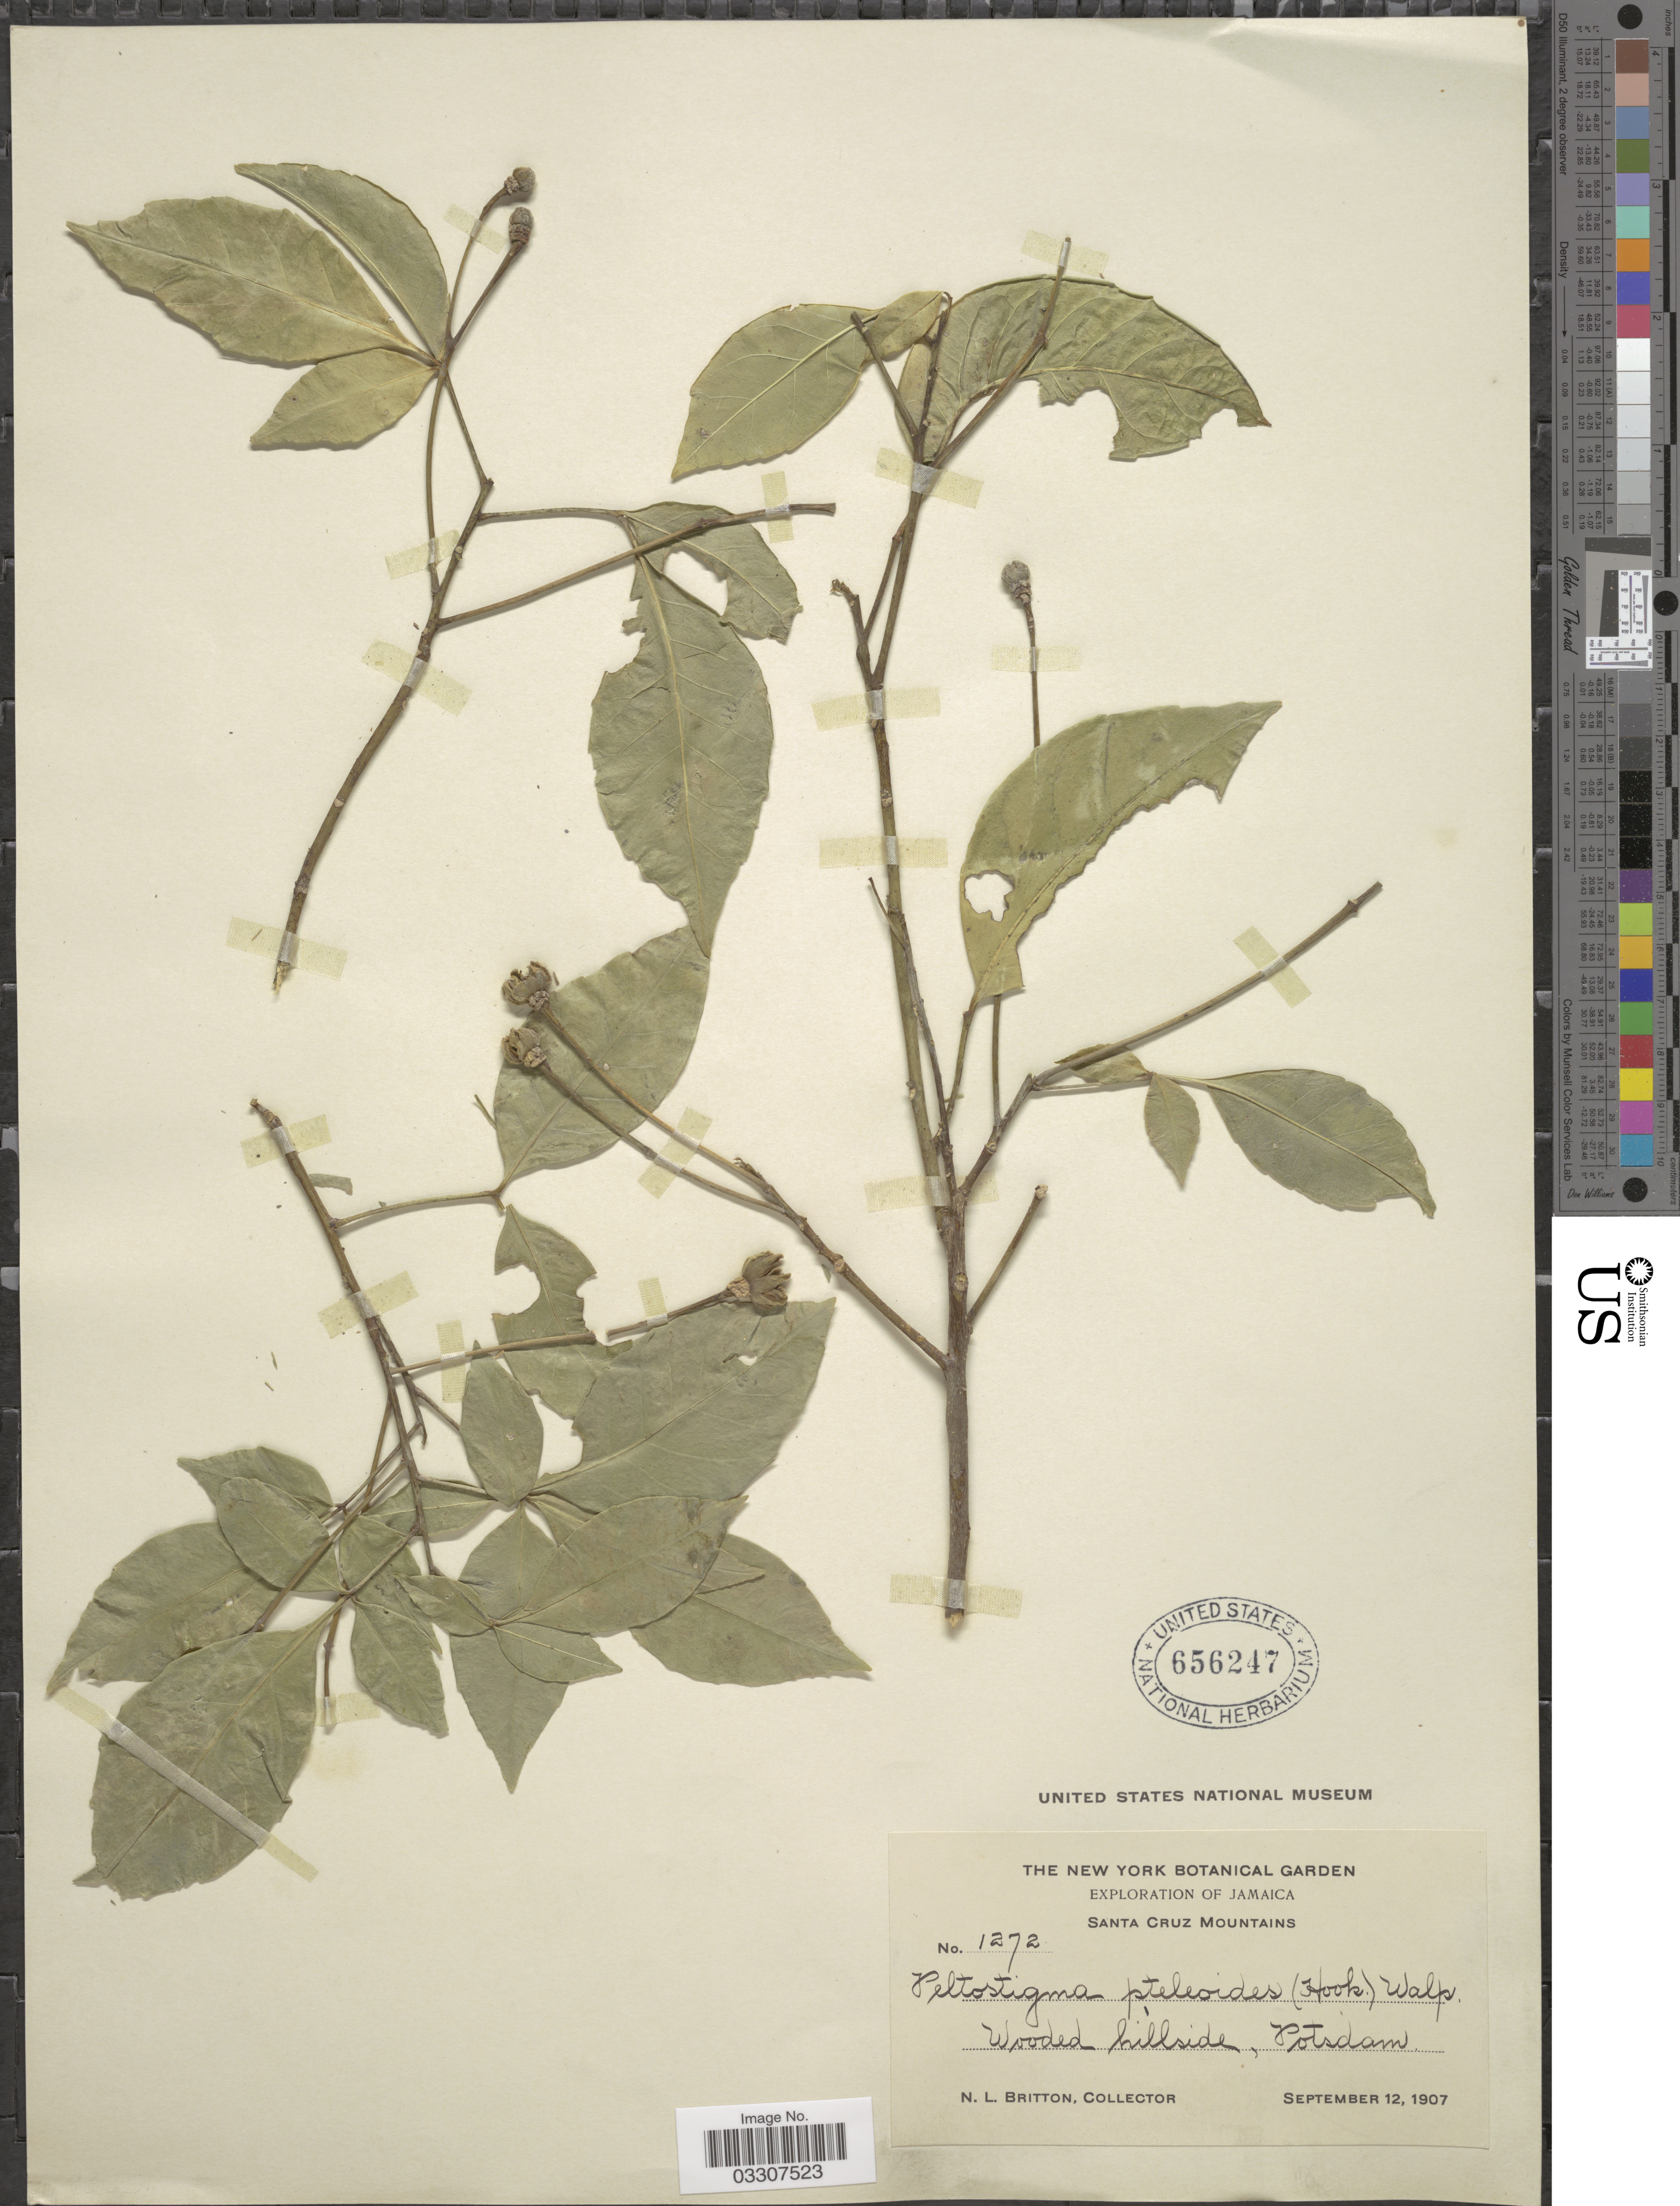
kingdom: Plantae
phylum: Tracheophyta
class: Magnoliopsida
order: Sapindales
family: Rutaceae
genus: Peltostigma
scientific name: Peltostigma pteleoides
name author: (Hook.) Walp.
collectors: N. Britton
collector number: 1272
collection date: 1907-09-12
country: Jamaica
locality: Santa Cruz Mountains. Wooded hillside, Potsdam.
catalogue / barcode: US 656247